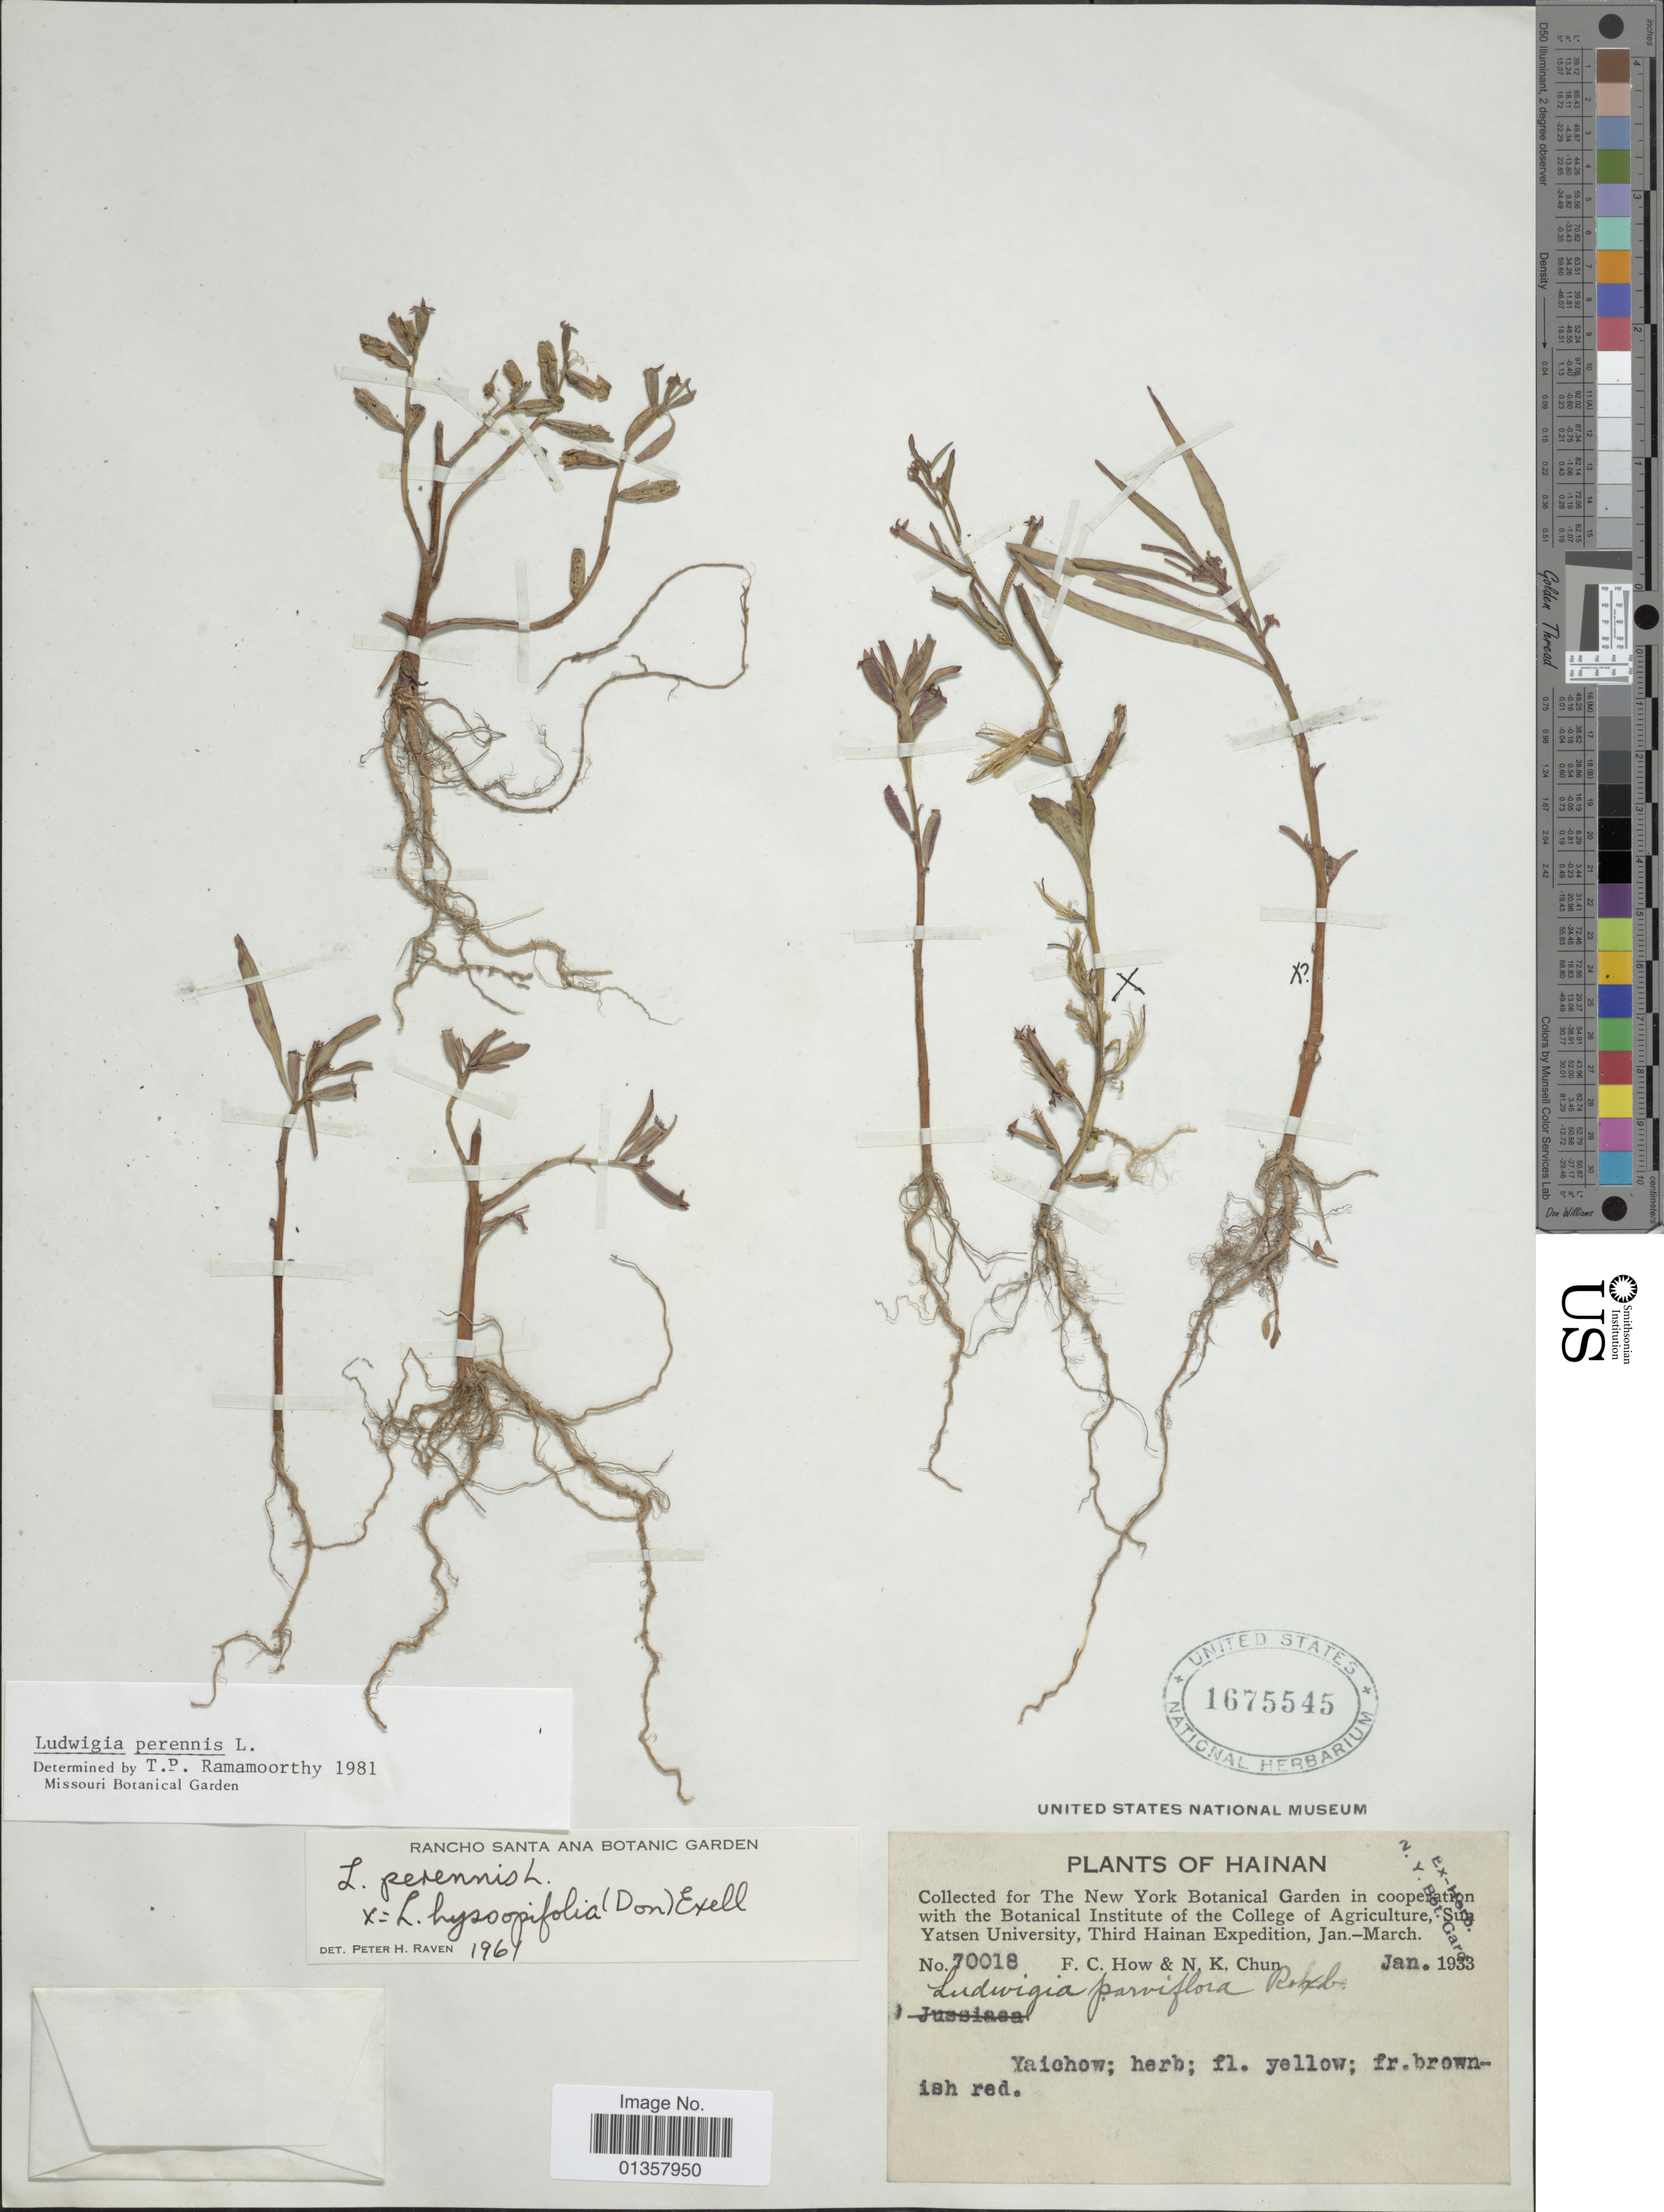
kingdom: Plantae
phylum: Tracheophyta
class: Magnoliopsida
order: Myrtales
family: Onagraceae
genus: Ludwigia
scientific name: Ludwigia perennis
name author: L.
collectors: F. C. How & N. K. Chun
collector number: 70018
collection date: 1933-01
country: China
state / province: Hainan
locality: Yaichow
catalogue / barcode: US 1675545